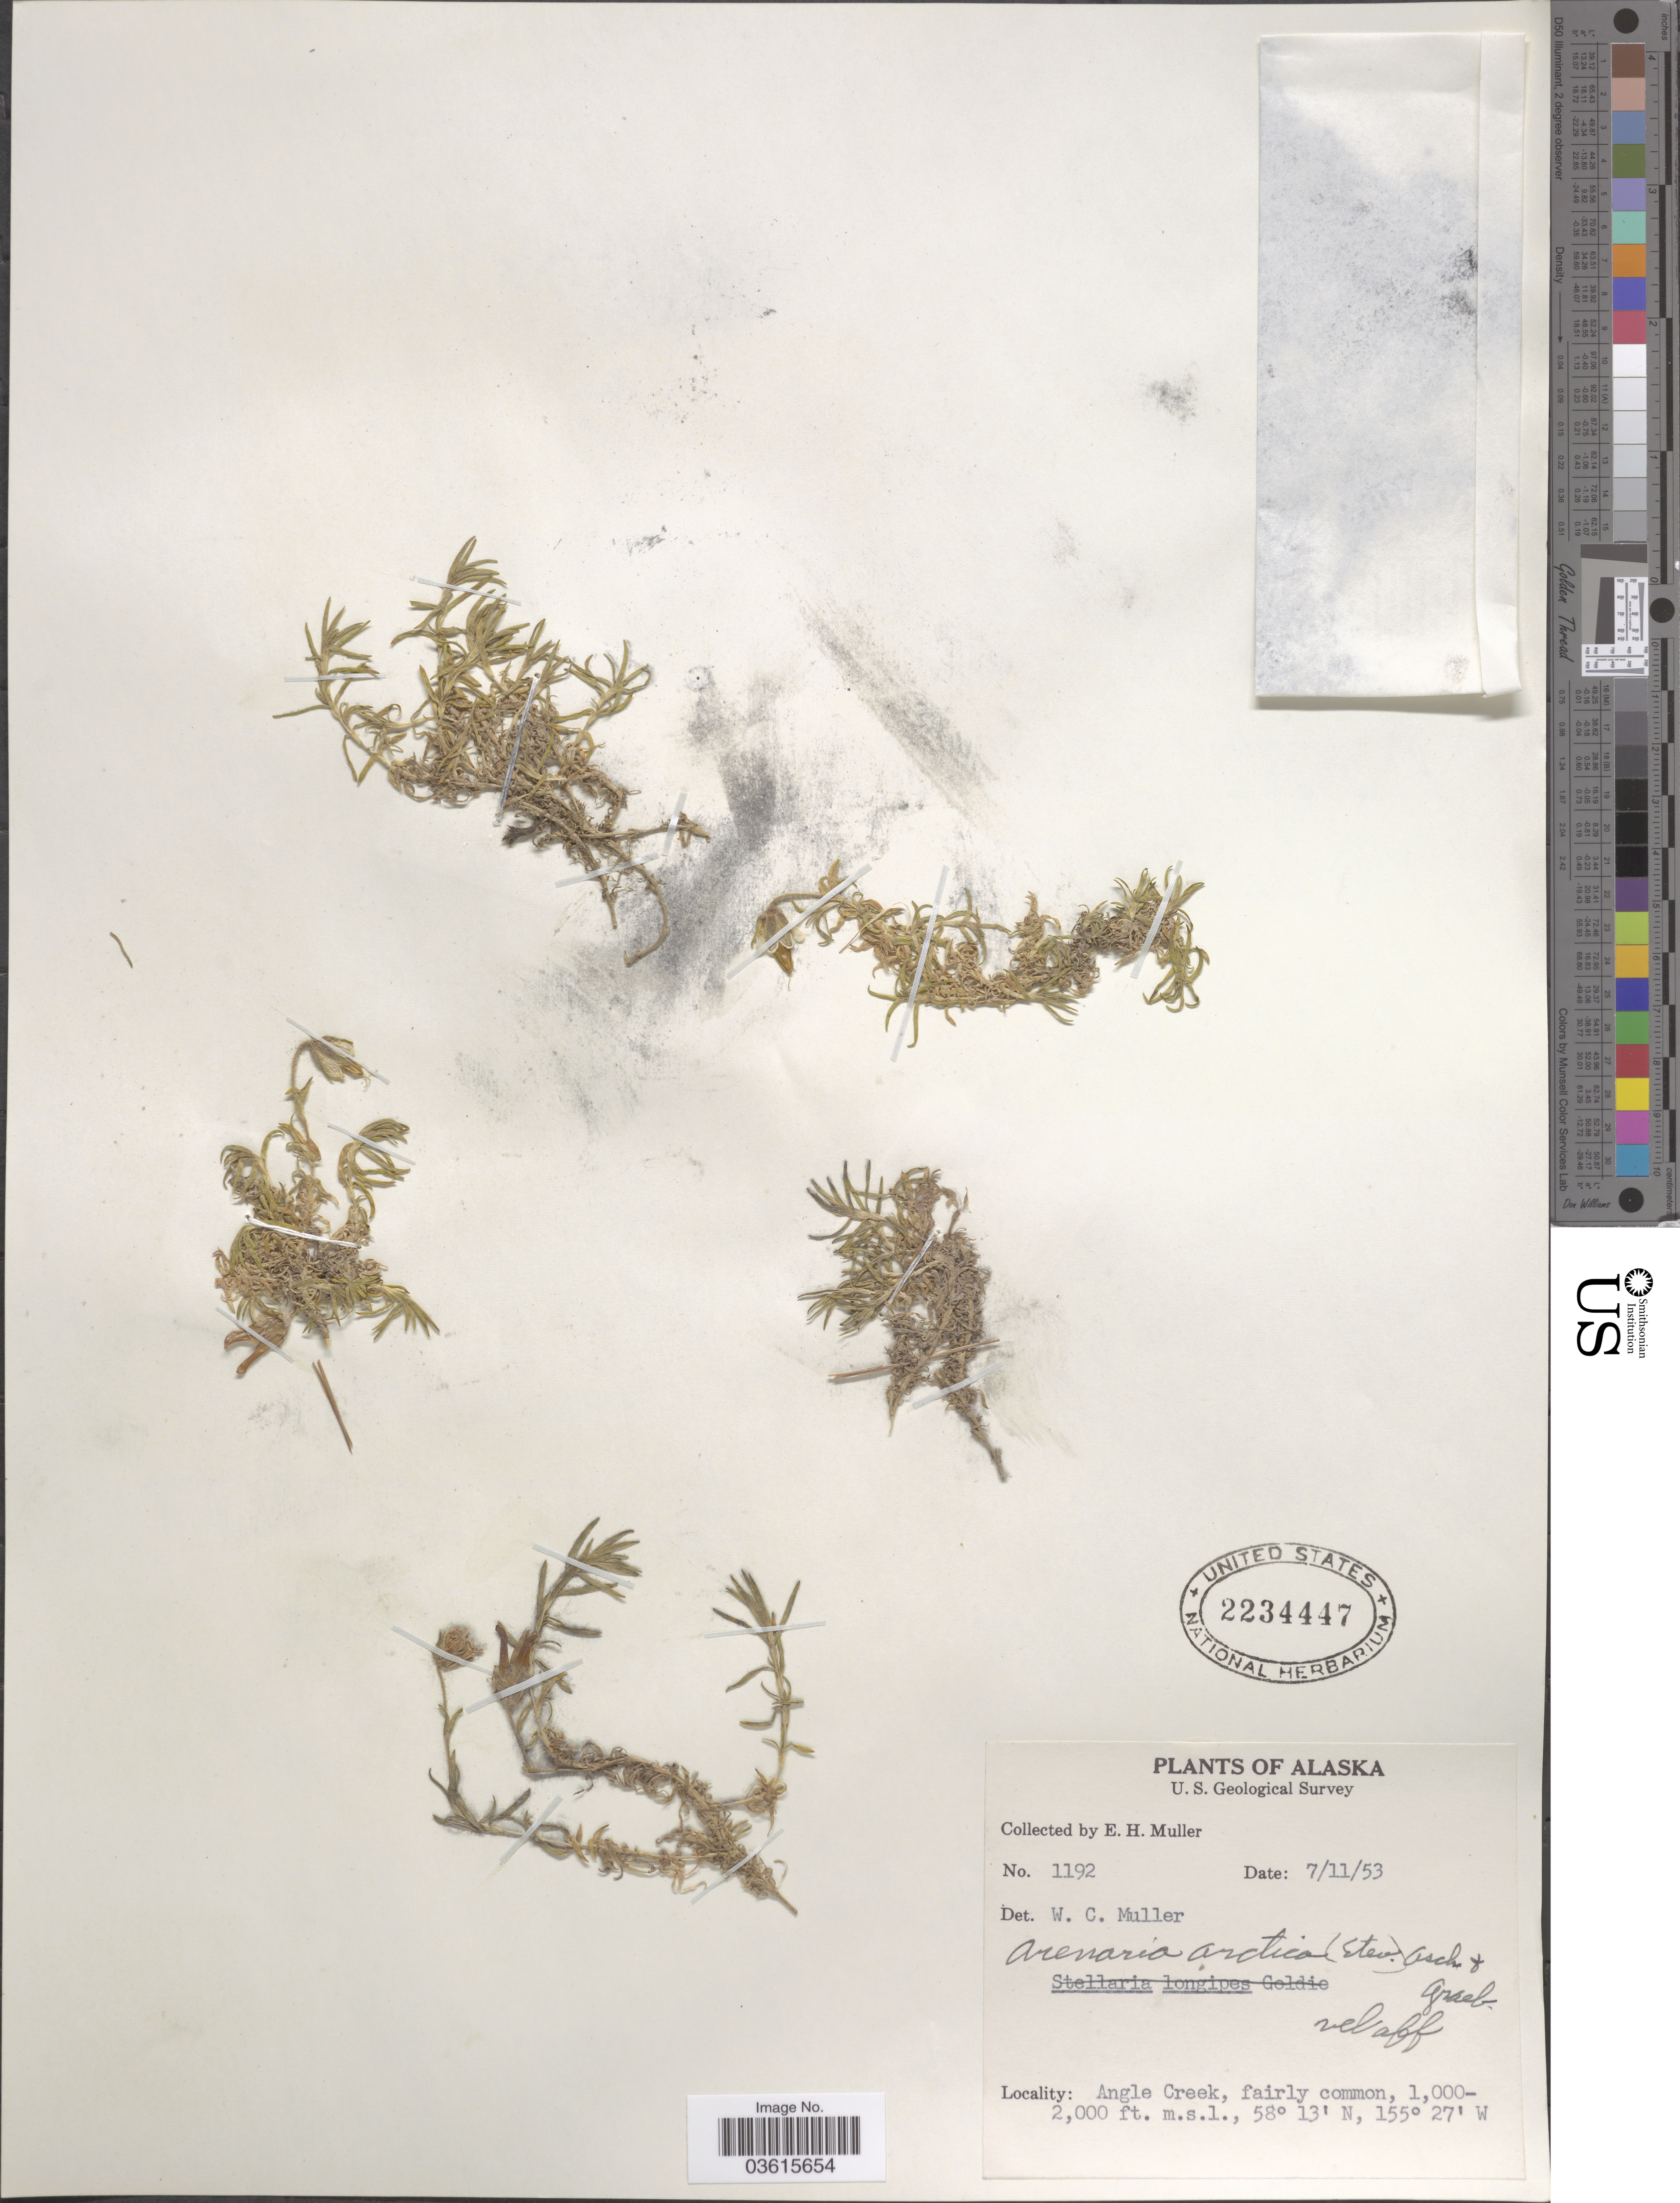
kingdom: Plantae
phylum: Tracheophyta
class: Magnoliopsida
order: Caryophyllales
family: Caryophyllaceae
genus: Cherleria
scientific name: Cherleria arctica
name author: (Steven ex Ser.) A.J. Moore & Dillenb.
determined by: Strong, Mark T., (BOT), Smithsonian Institution - National Museum of Natural History (UNITED STATES)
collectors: E. H. Muller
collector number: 1192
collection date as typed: Transcribed d/m/y: 11/7/53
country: United States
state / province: Alaska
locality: Angle Creek.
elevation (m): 305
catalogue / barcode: US 2234447